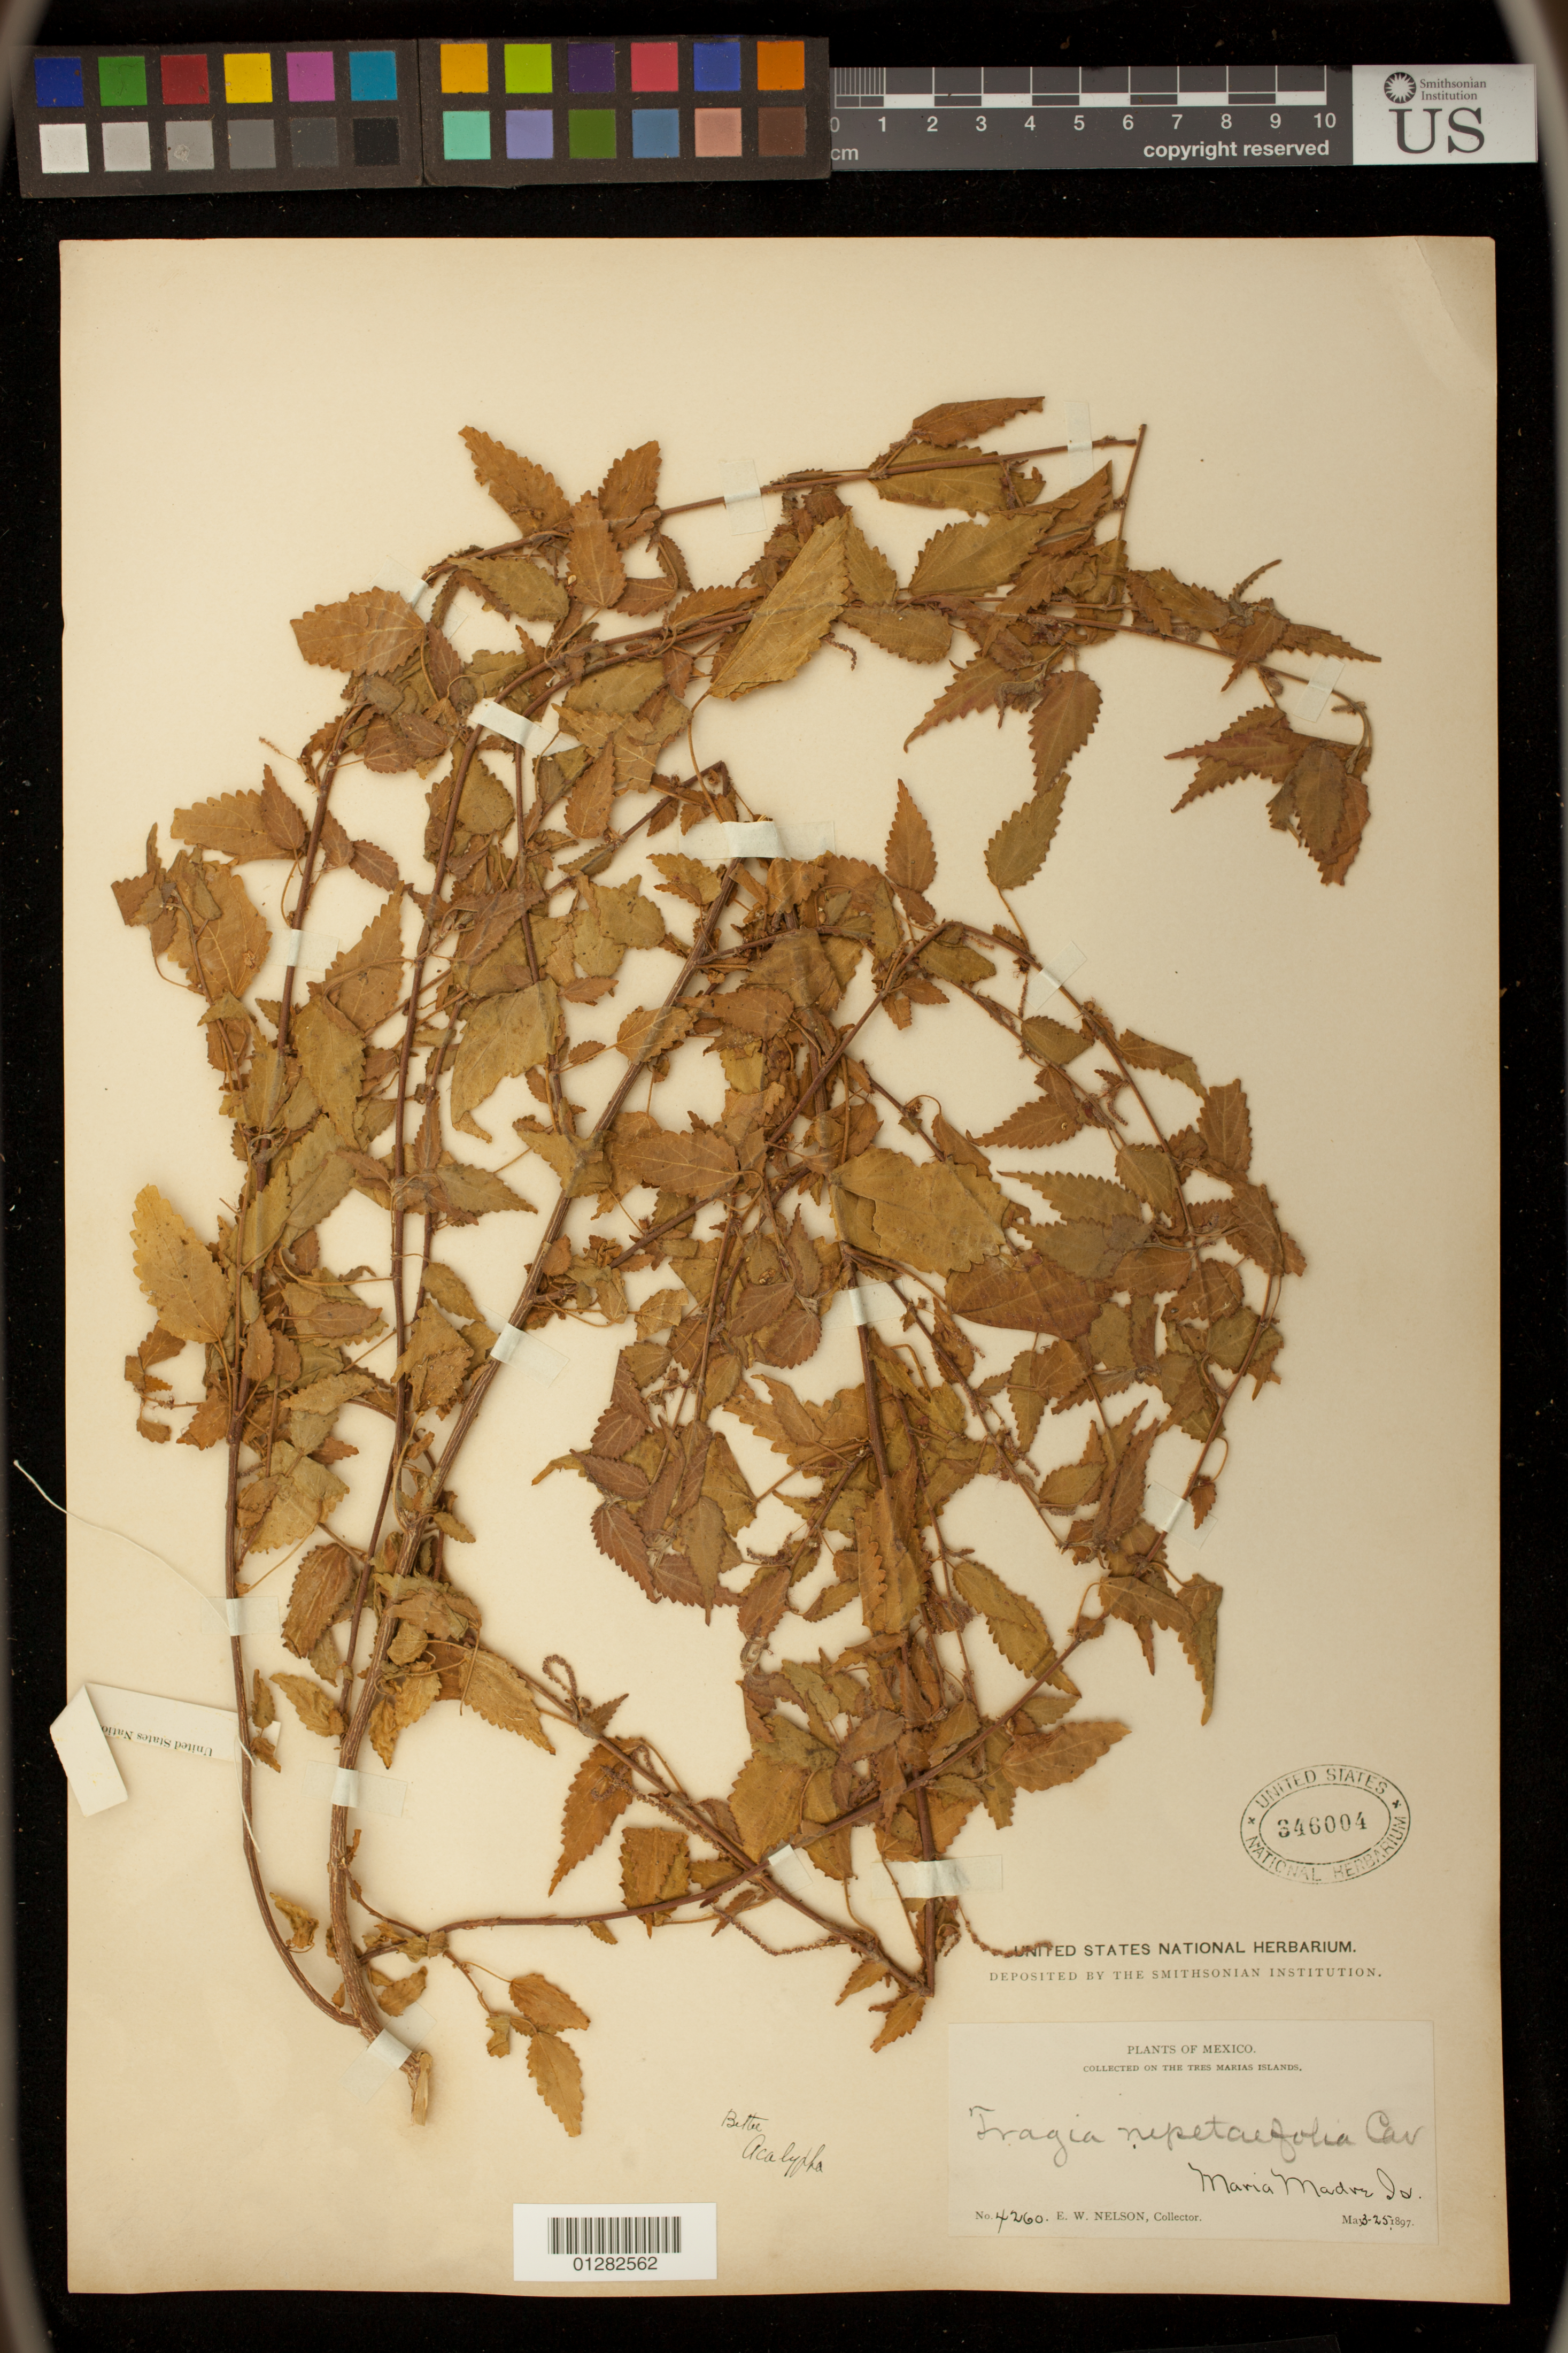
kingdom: Plantae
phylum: Tracheophyta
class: Magnoliopsida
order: Malpighiales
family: Euphorbiaceae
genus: Acalypha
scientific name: Acalypha subviscida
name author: S. Watson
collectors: E. W. Nelson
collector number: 4260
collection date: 1897-05-03/1897-05-25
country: Mexico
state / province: Nayarit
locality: Tres Marias Islands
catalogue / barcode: US 346004